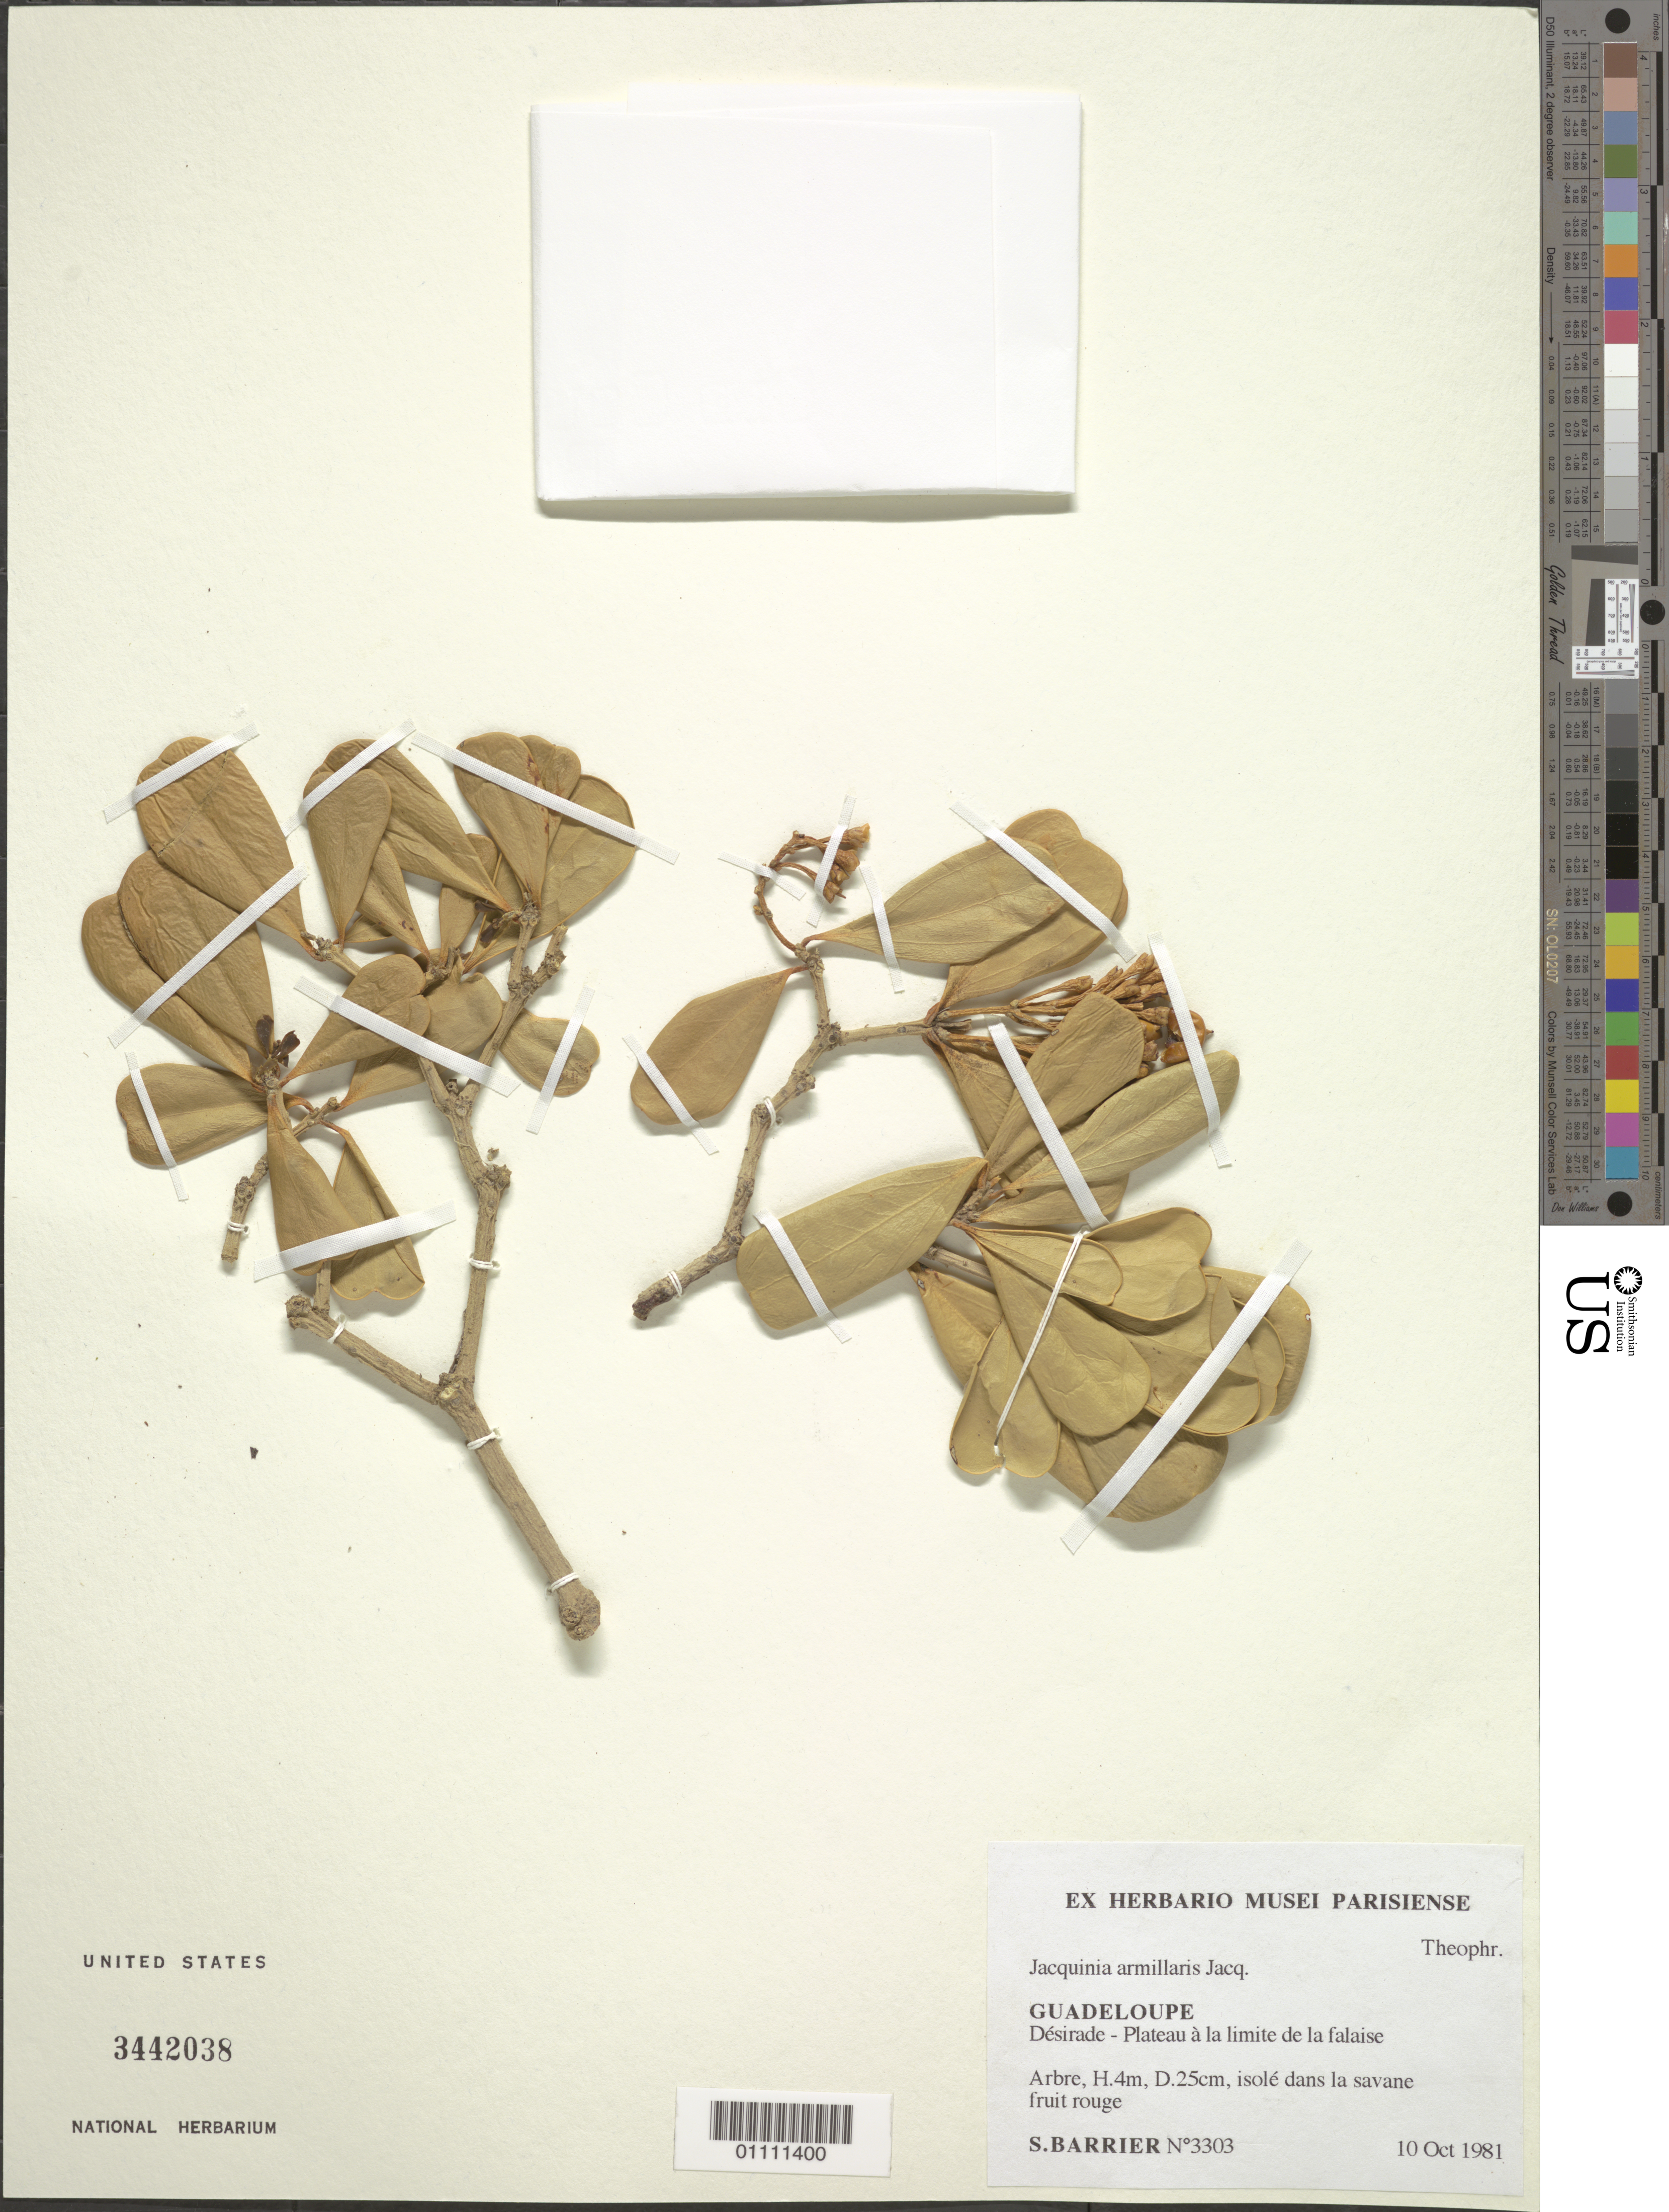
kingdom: Plantae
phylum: Tracheophyta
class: Magnoliopsida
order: Ericales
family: Primulaceae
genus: Jacquinia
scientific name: Jacquinia armillaris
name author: Jacq.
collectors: S. Barrier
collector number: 3303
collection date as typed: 10 Oct 1981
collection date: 1981-10-10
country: Guadeloupe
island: La Désirade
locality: Plateau a la limite de la falaise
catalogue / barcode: US 3442038